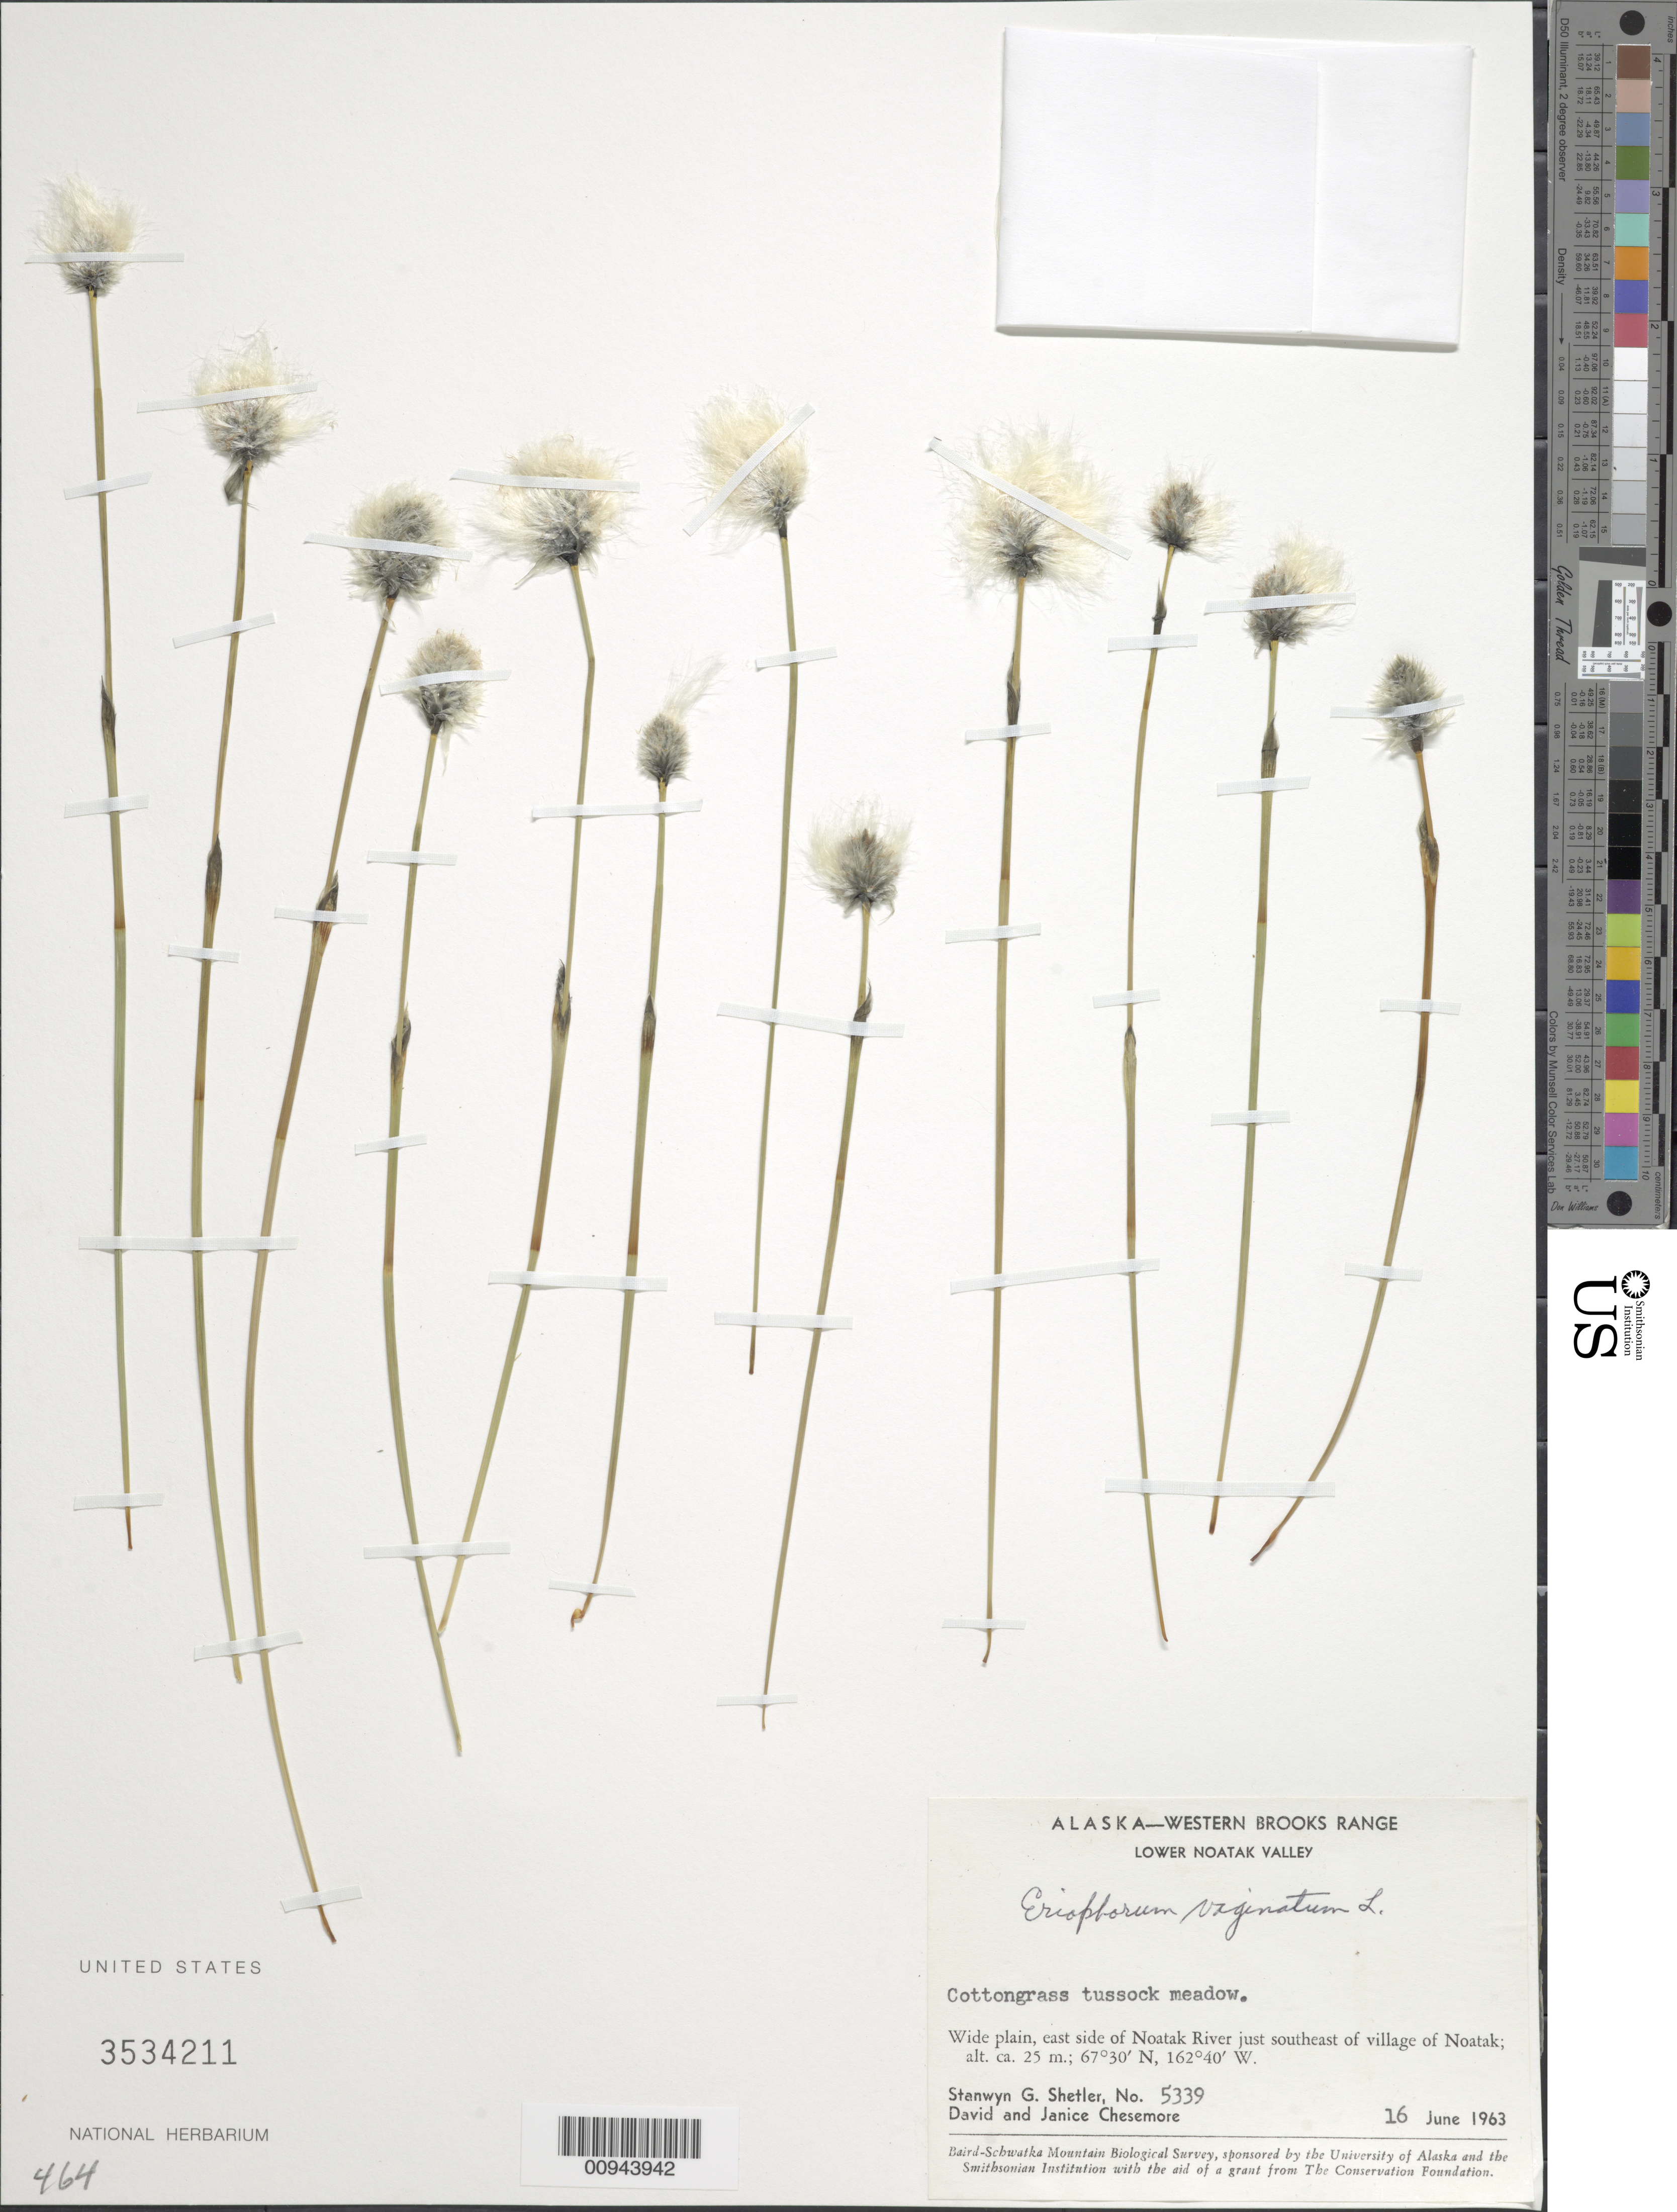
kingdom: Plantae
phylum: Tracheophyta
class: Liliopsida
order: Poales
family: Cyperaceae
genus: Eriophorum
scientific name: Eriophorum vaginatum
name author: L.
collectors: S. Shetler, D. Chesemore & J. Chesemore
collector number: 5339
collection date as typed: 16 Jun 1963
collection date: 1963-06-16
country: United States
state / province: Alaska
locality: East side of Noatak River just southeast of village of Noatak. Western Brooks Range, Lower Noatak Valley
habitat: Wide plain. Cottongrass tussock meadow.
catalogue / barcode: US 3534211